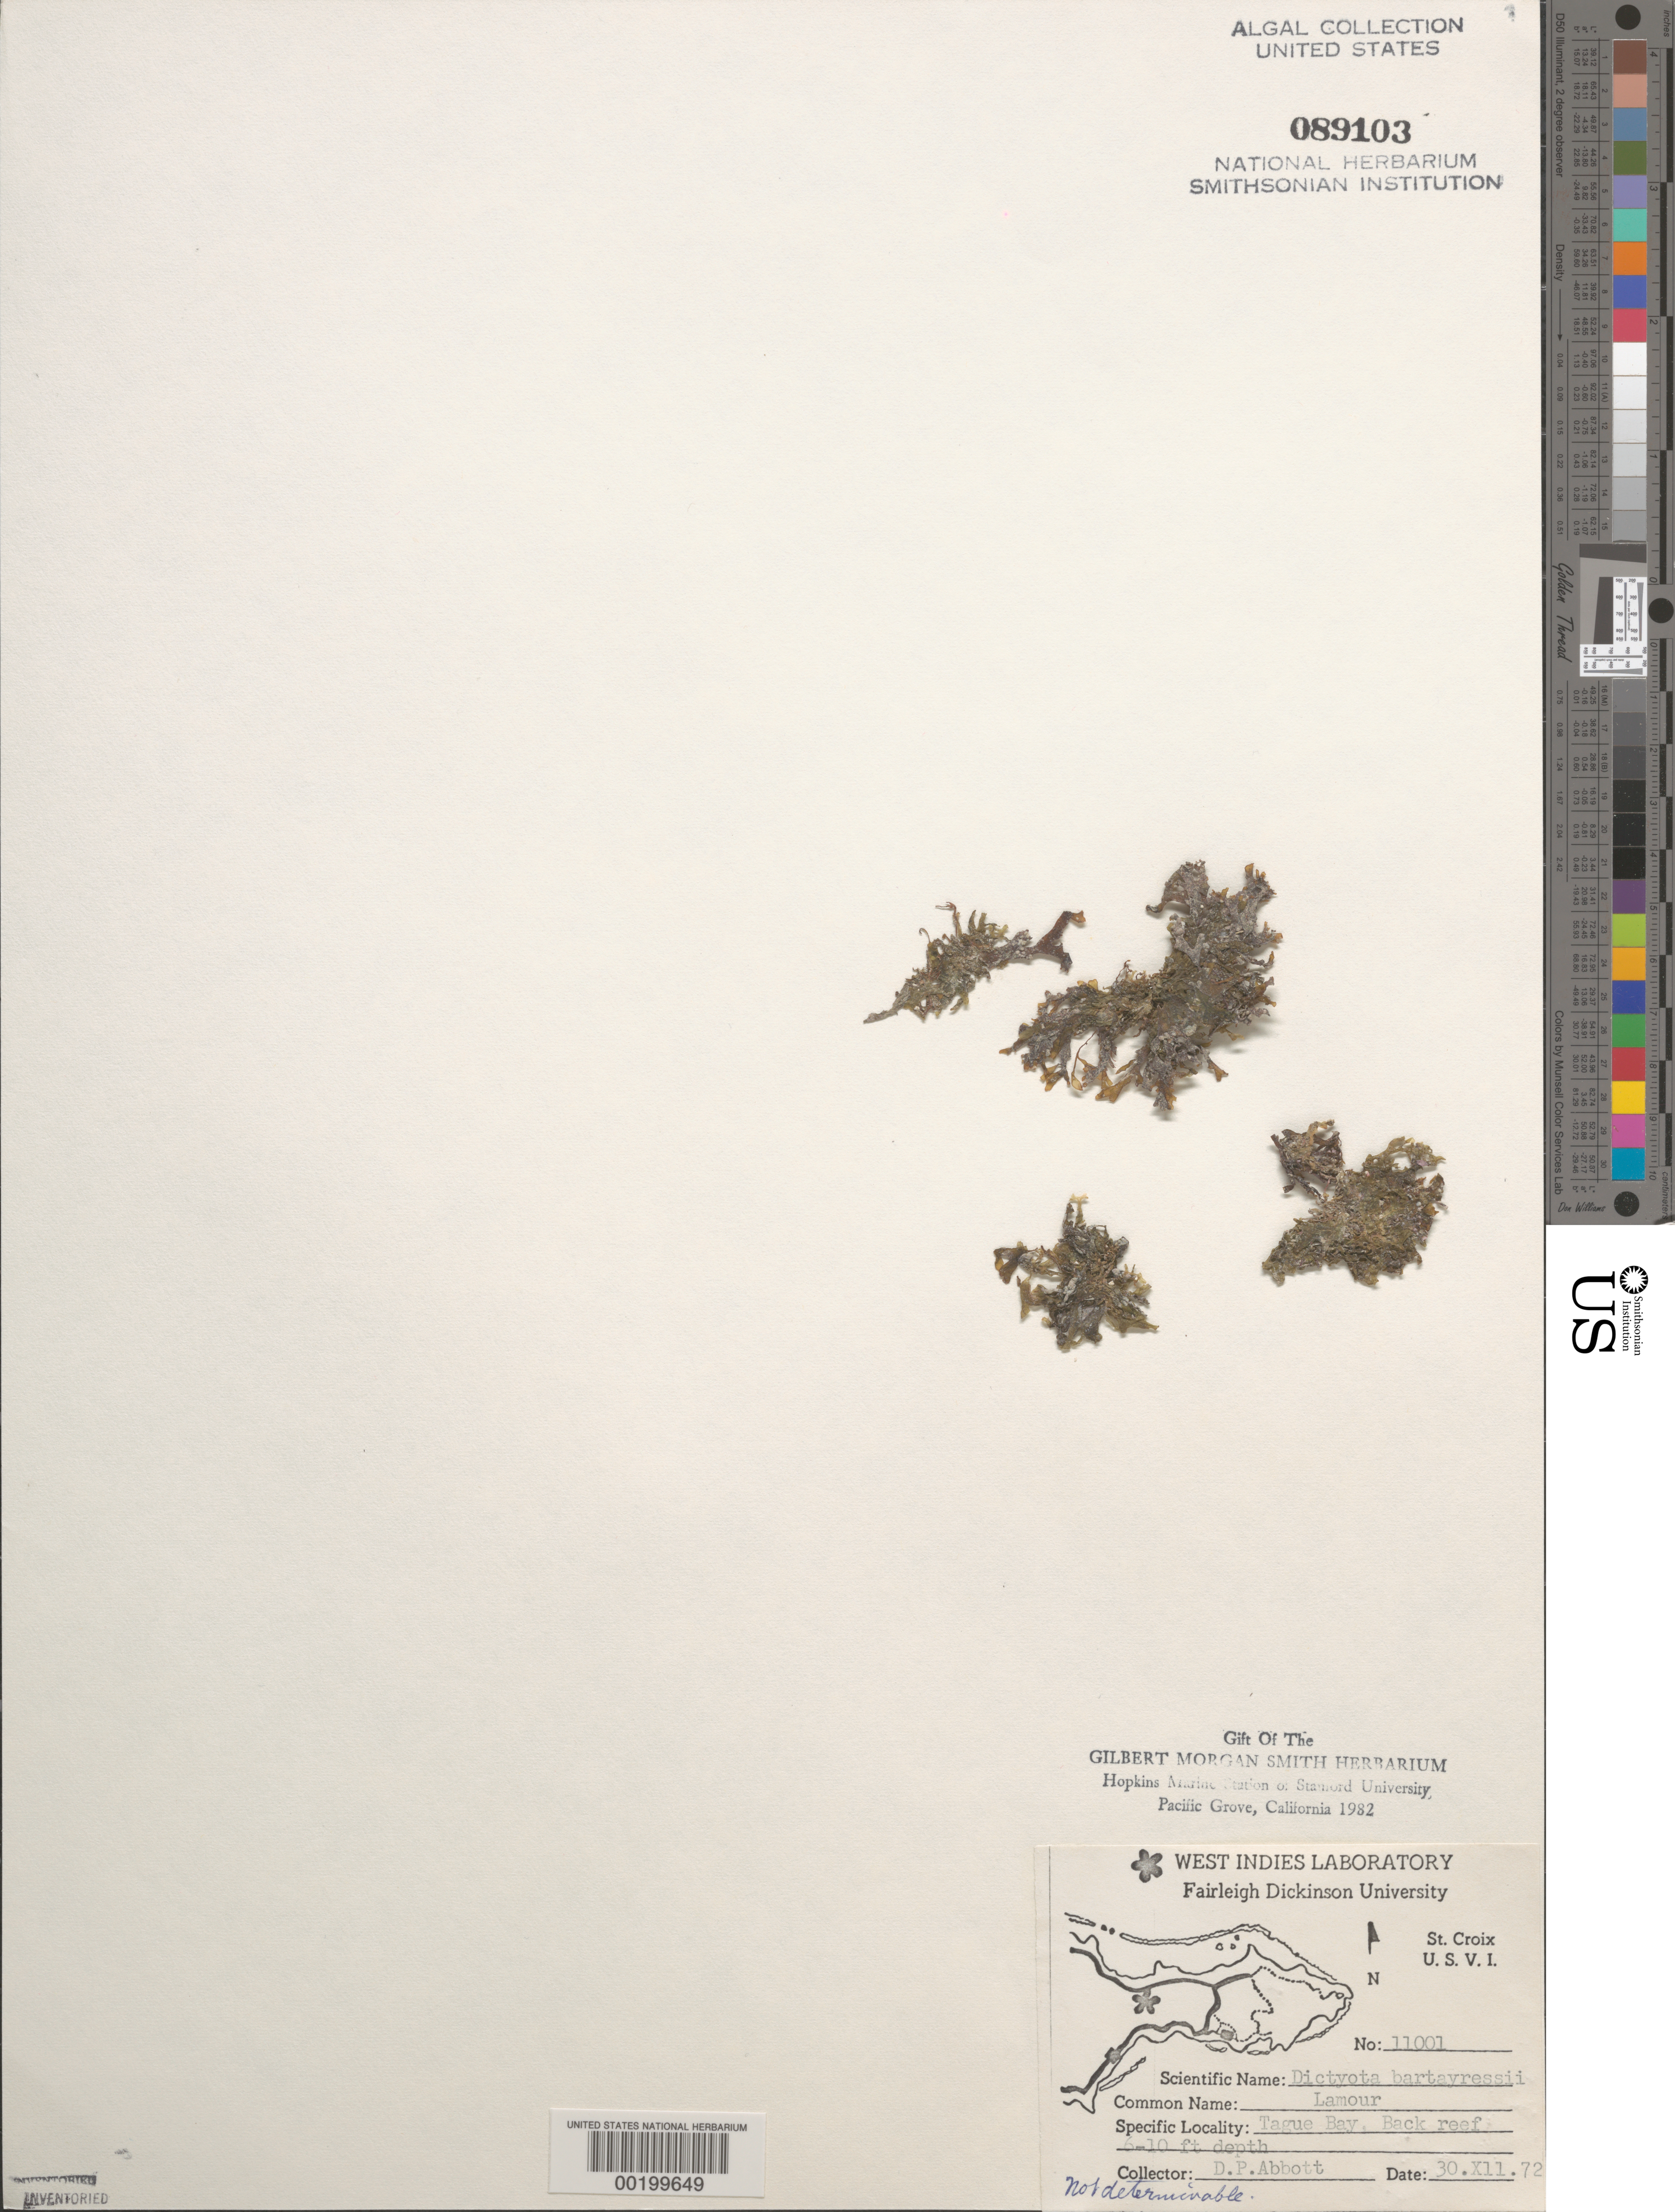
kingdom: Chromista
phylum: Ochrophyta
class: Phaeophyceae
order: Dictyotales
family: Dictyotaceae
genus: Dictyota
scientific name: Dictyota bartayresiana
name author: J.V.Lamouroux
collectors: D. P. Abbott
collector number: IAA 11001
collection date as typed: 30 Dec 1972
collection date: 1972-12-30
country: U.S. Virgin Islands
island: St. Croix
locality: Tague Bay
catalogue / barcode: US 89103